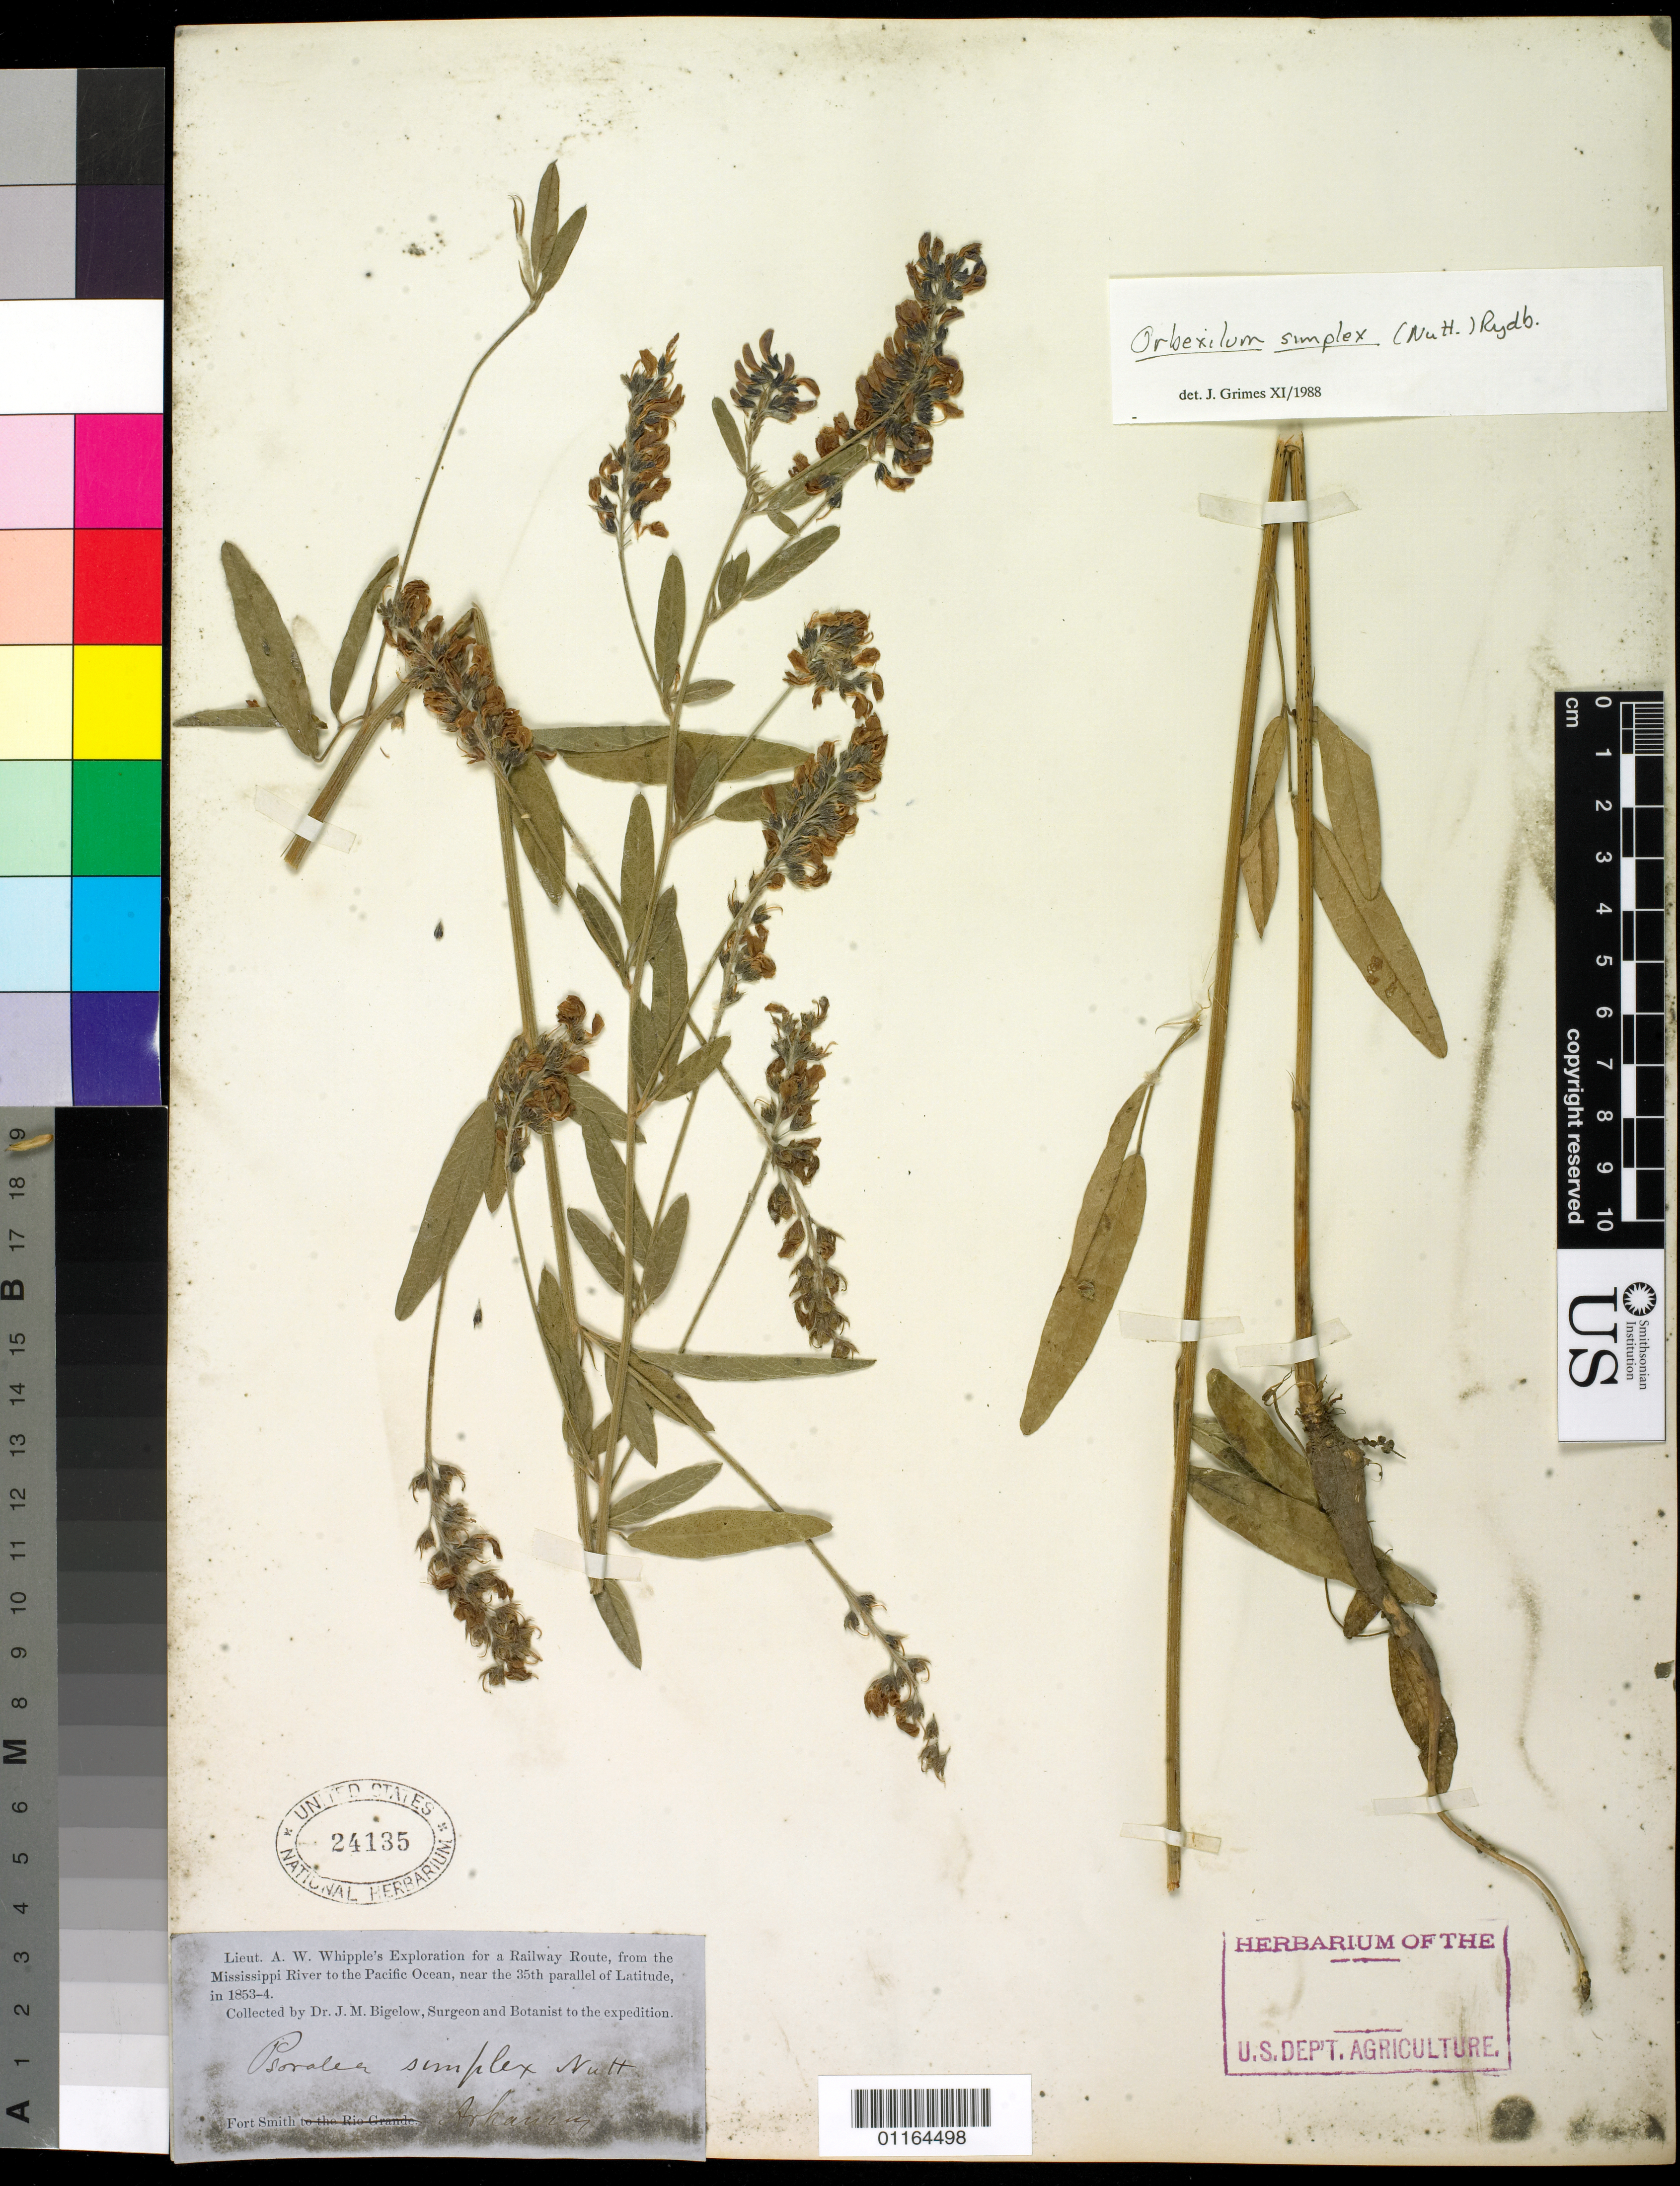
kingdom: Plantae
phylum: Tracheophyta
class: Magnoliopsida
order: Fabales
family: Fabaceae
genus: Orbexilum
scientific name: Orbexilum simplex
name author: (Nutt. ex Torr. & A. Gray) Rydb.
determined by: Grimes, J.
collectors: J. M. Bigelow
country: United States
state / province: Arkansas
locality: Fort Smith.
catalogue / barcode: US 24135